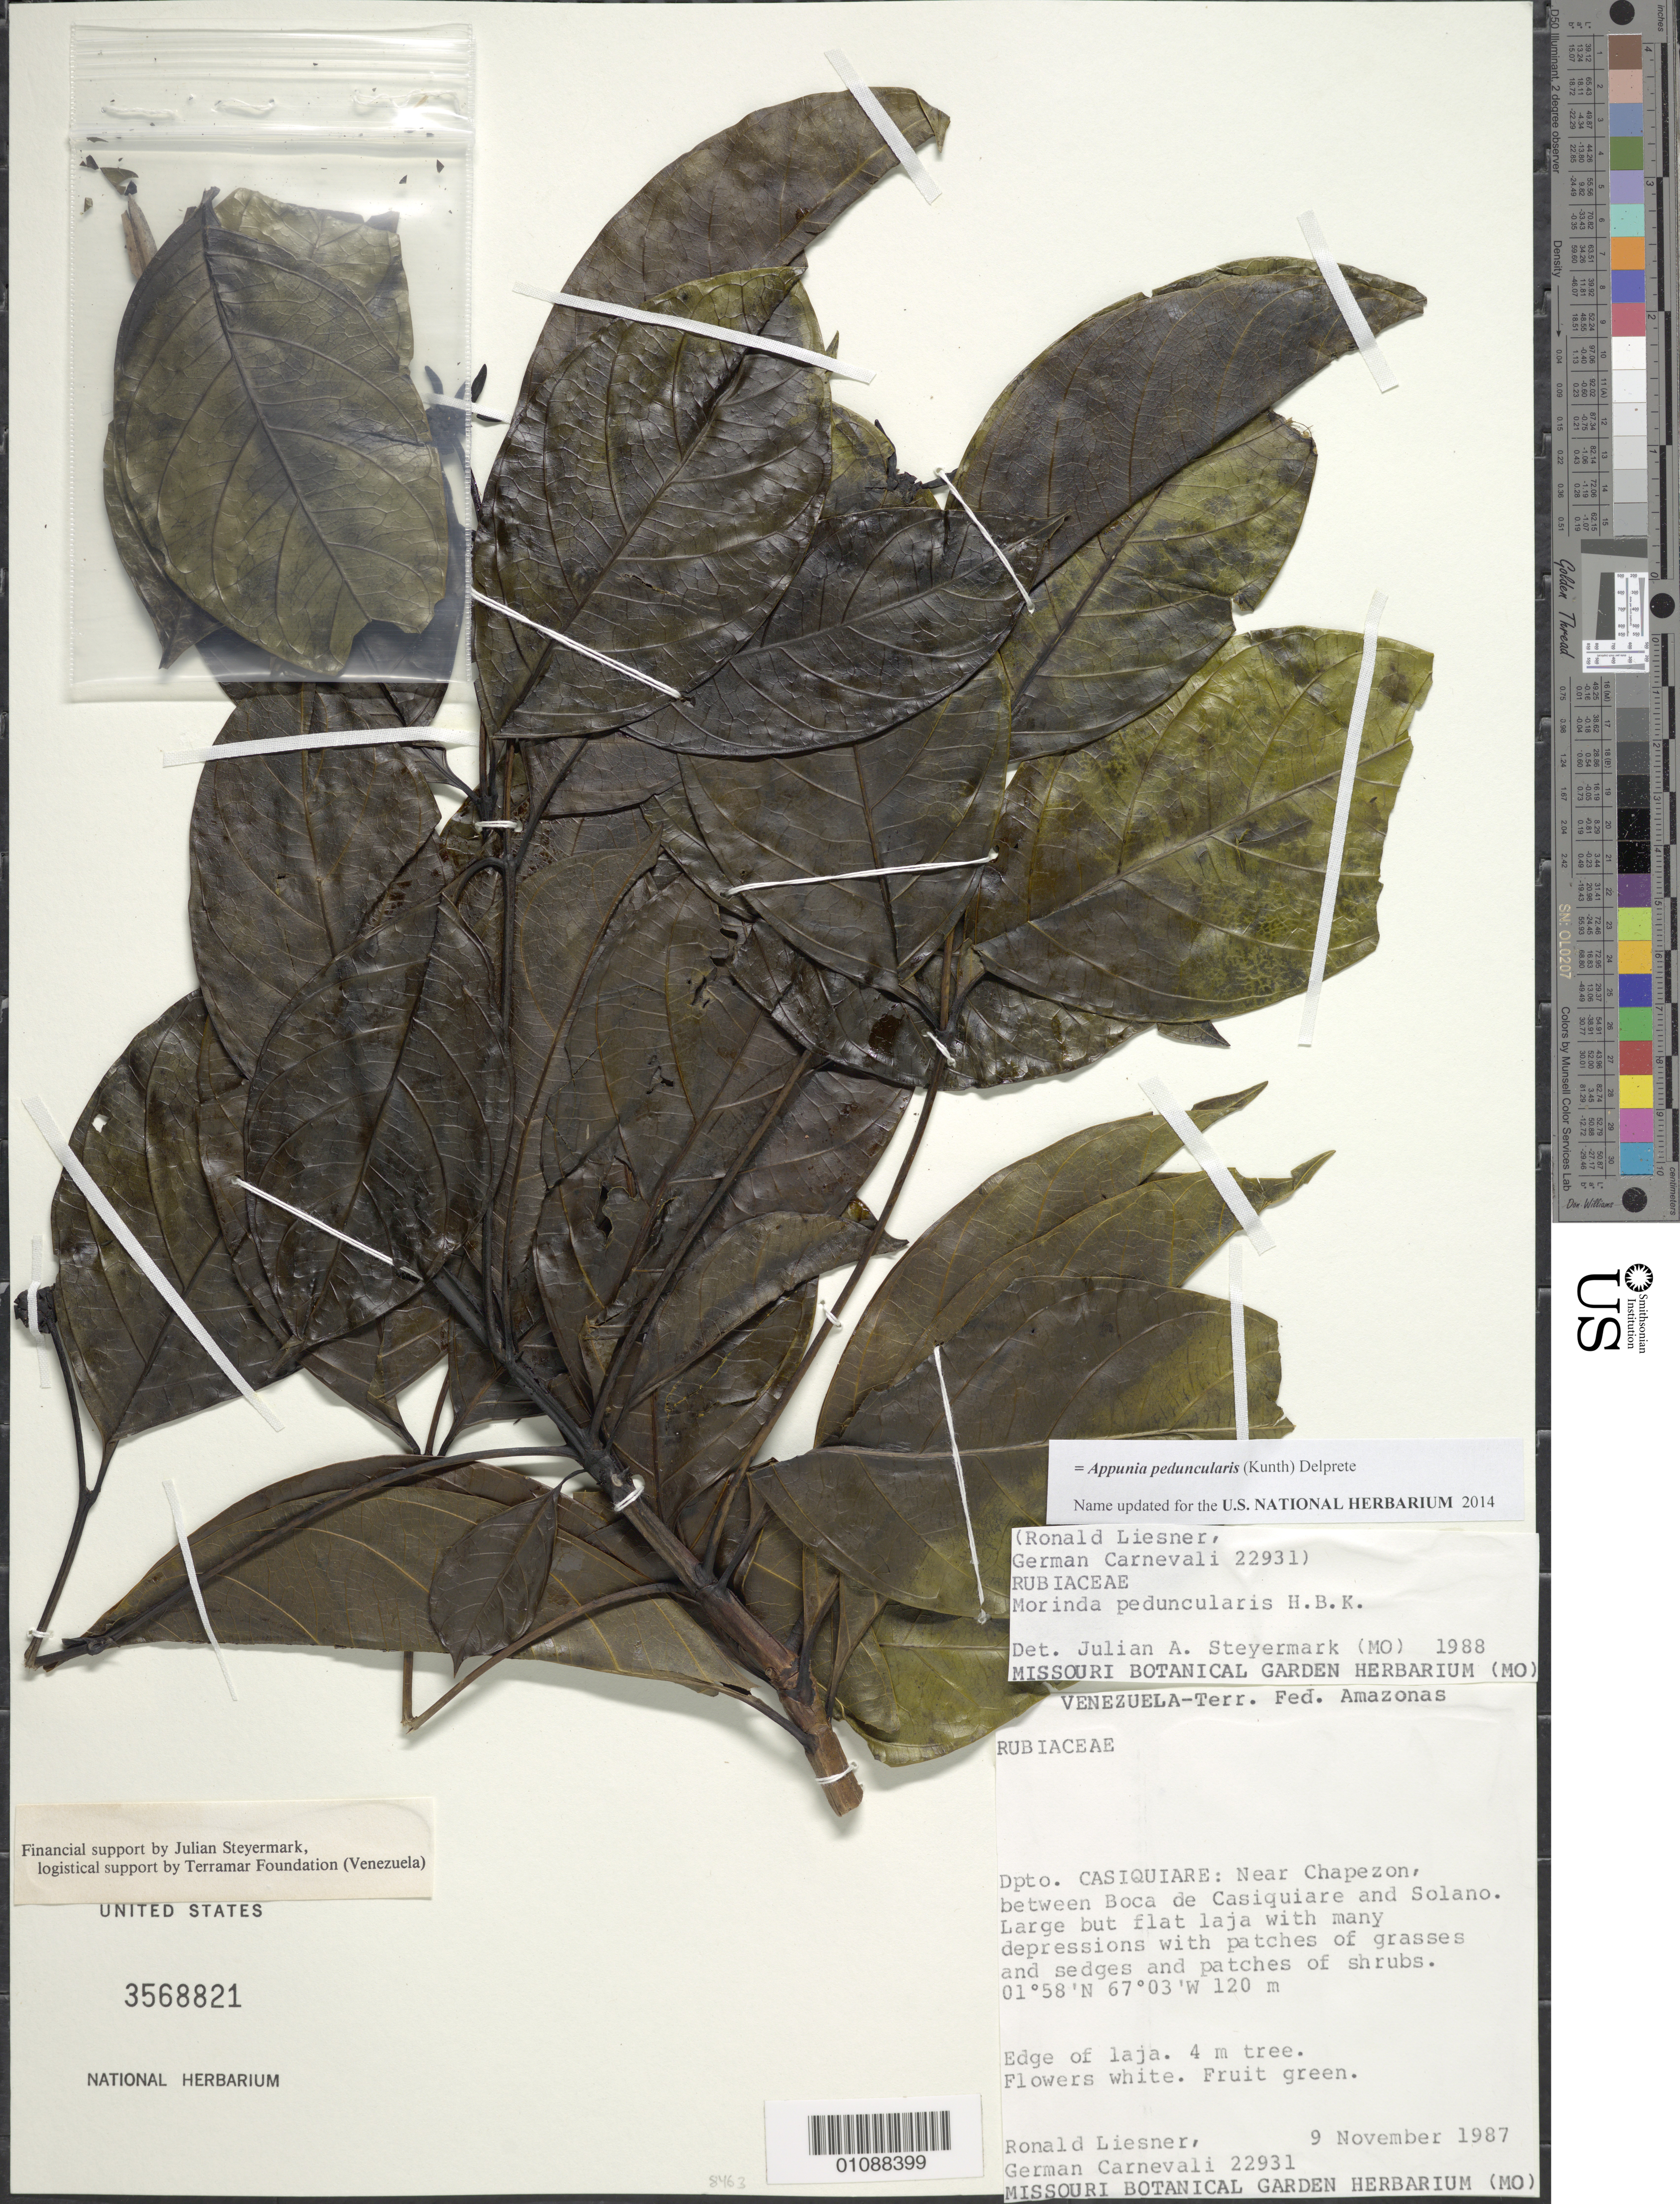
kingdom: Plantae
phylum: Tracheophyta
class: Magnoliopsida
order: Gentianales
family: Rubiaceae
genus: Appunia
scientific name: Appunia peduncularis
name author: (Kunth) Delprete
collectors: R. L. Liesner & G. Carnevali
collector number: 22931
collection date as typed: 9-Nov-87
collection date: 1987-11-09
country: Venezuela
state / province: Amazonas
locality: Chapezon, near, between Boca de Casiquiare and Solano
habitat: Large, flat laja with many depressions with patches of grasses and sedges, patches of shrubs; Edge of laja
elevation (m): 120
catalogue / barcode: US 3568821